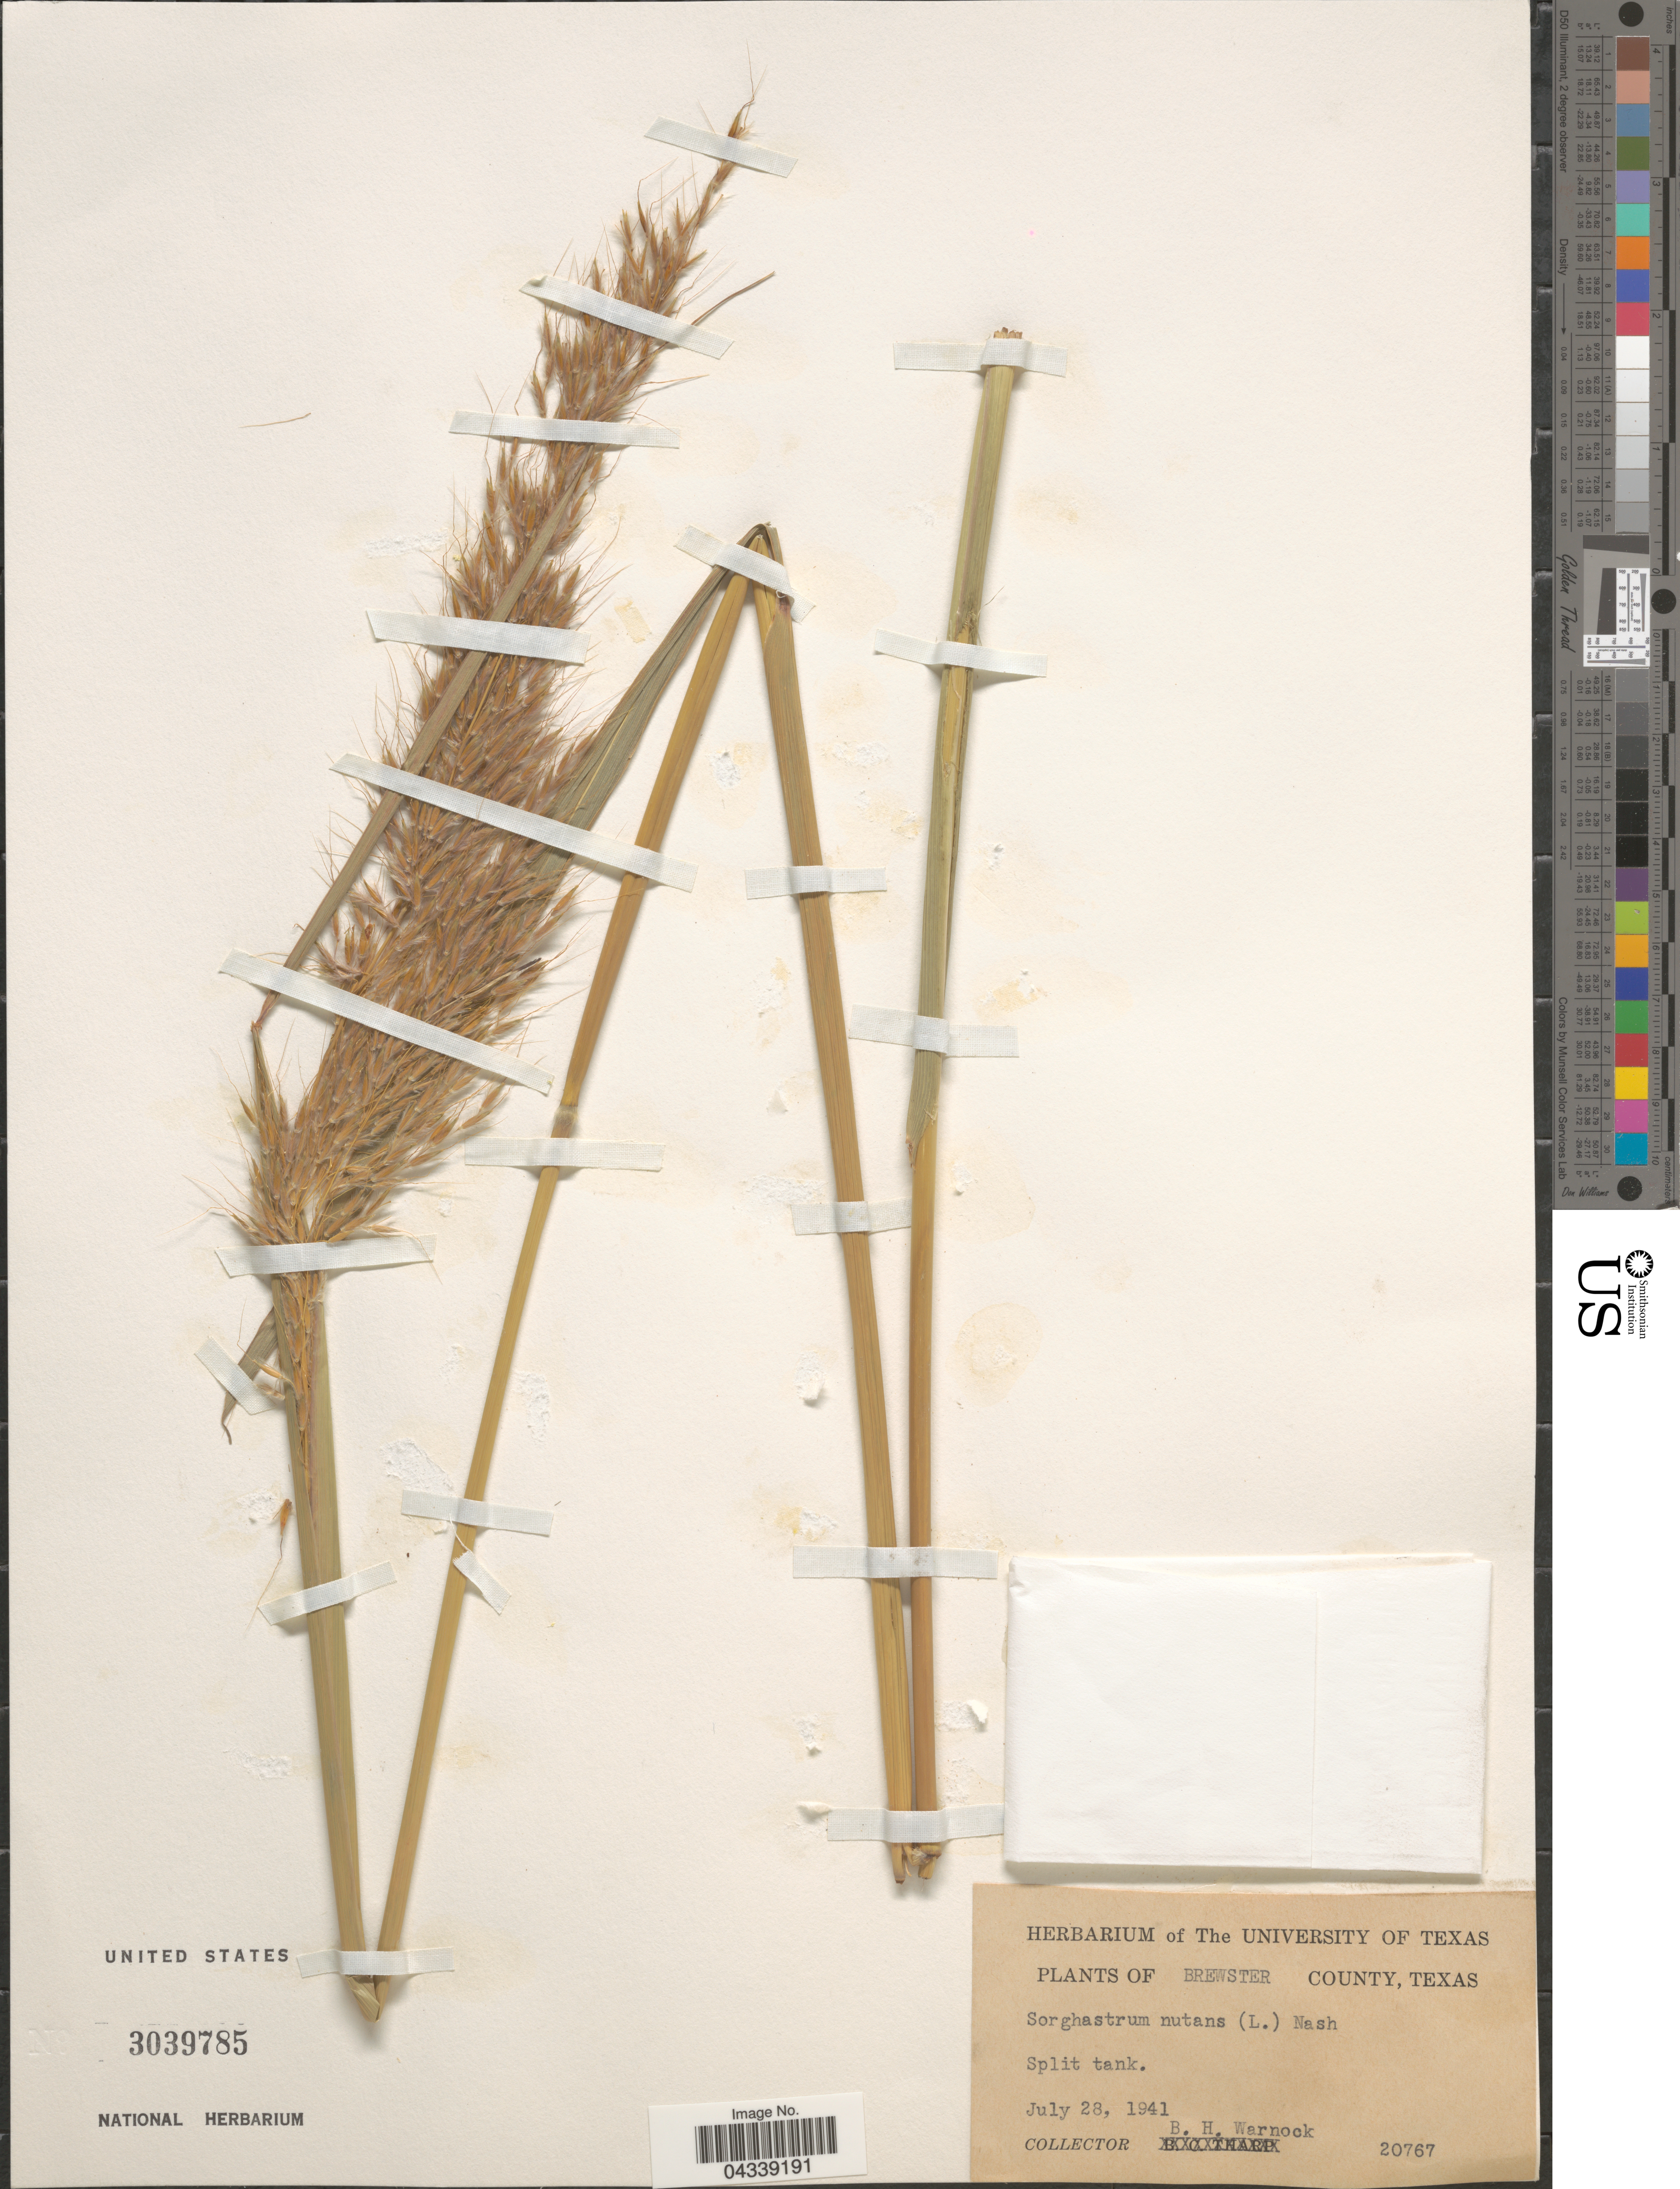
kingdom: Plantae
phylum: Tracheophyta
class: Liliopsida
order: Poales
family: Poaceae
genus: Sorghastrum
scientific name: Sorghastrum nutans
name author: (L.) Nash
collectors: B. H. Warnock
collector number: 20767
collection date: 1941-07-28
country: United States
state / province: Texas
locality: Brewster County.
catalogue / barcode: US 3039785